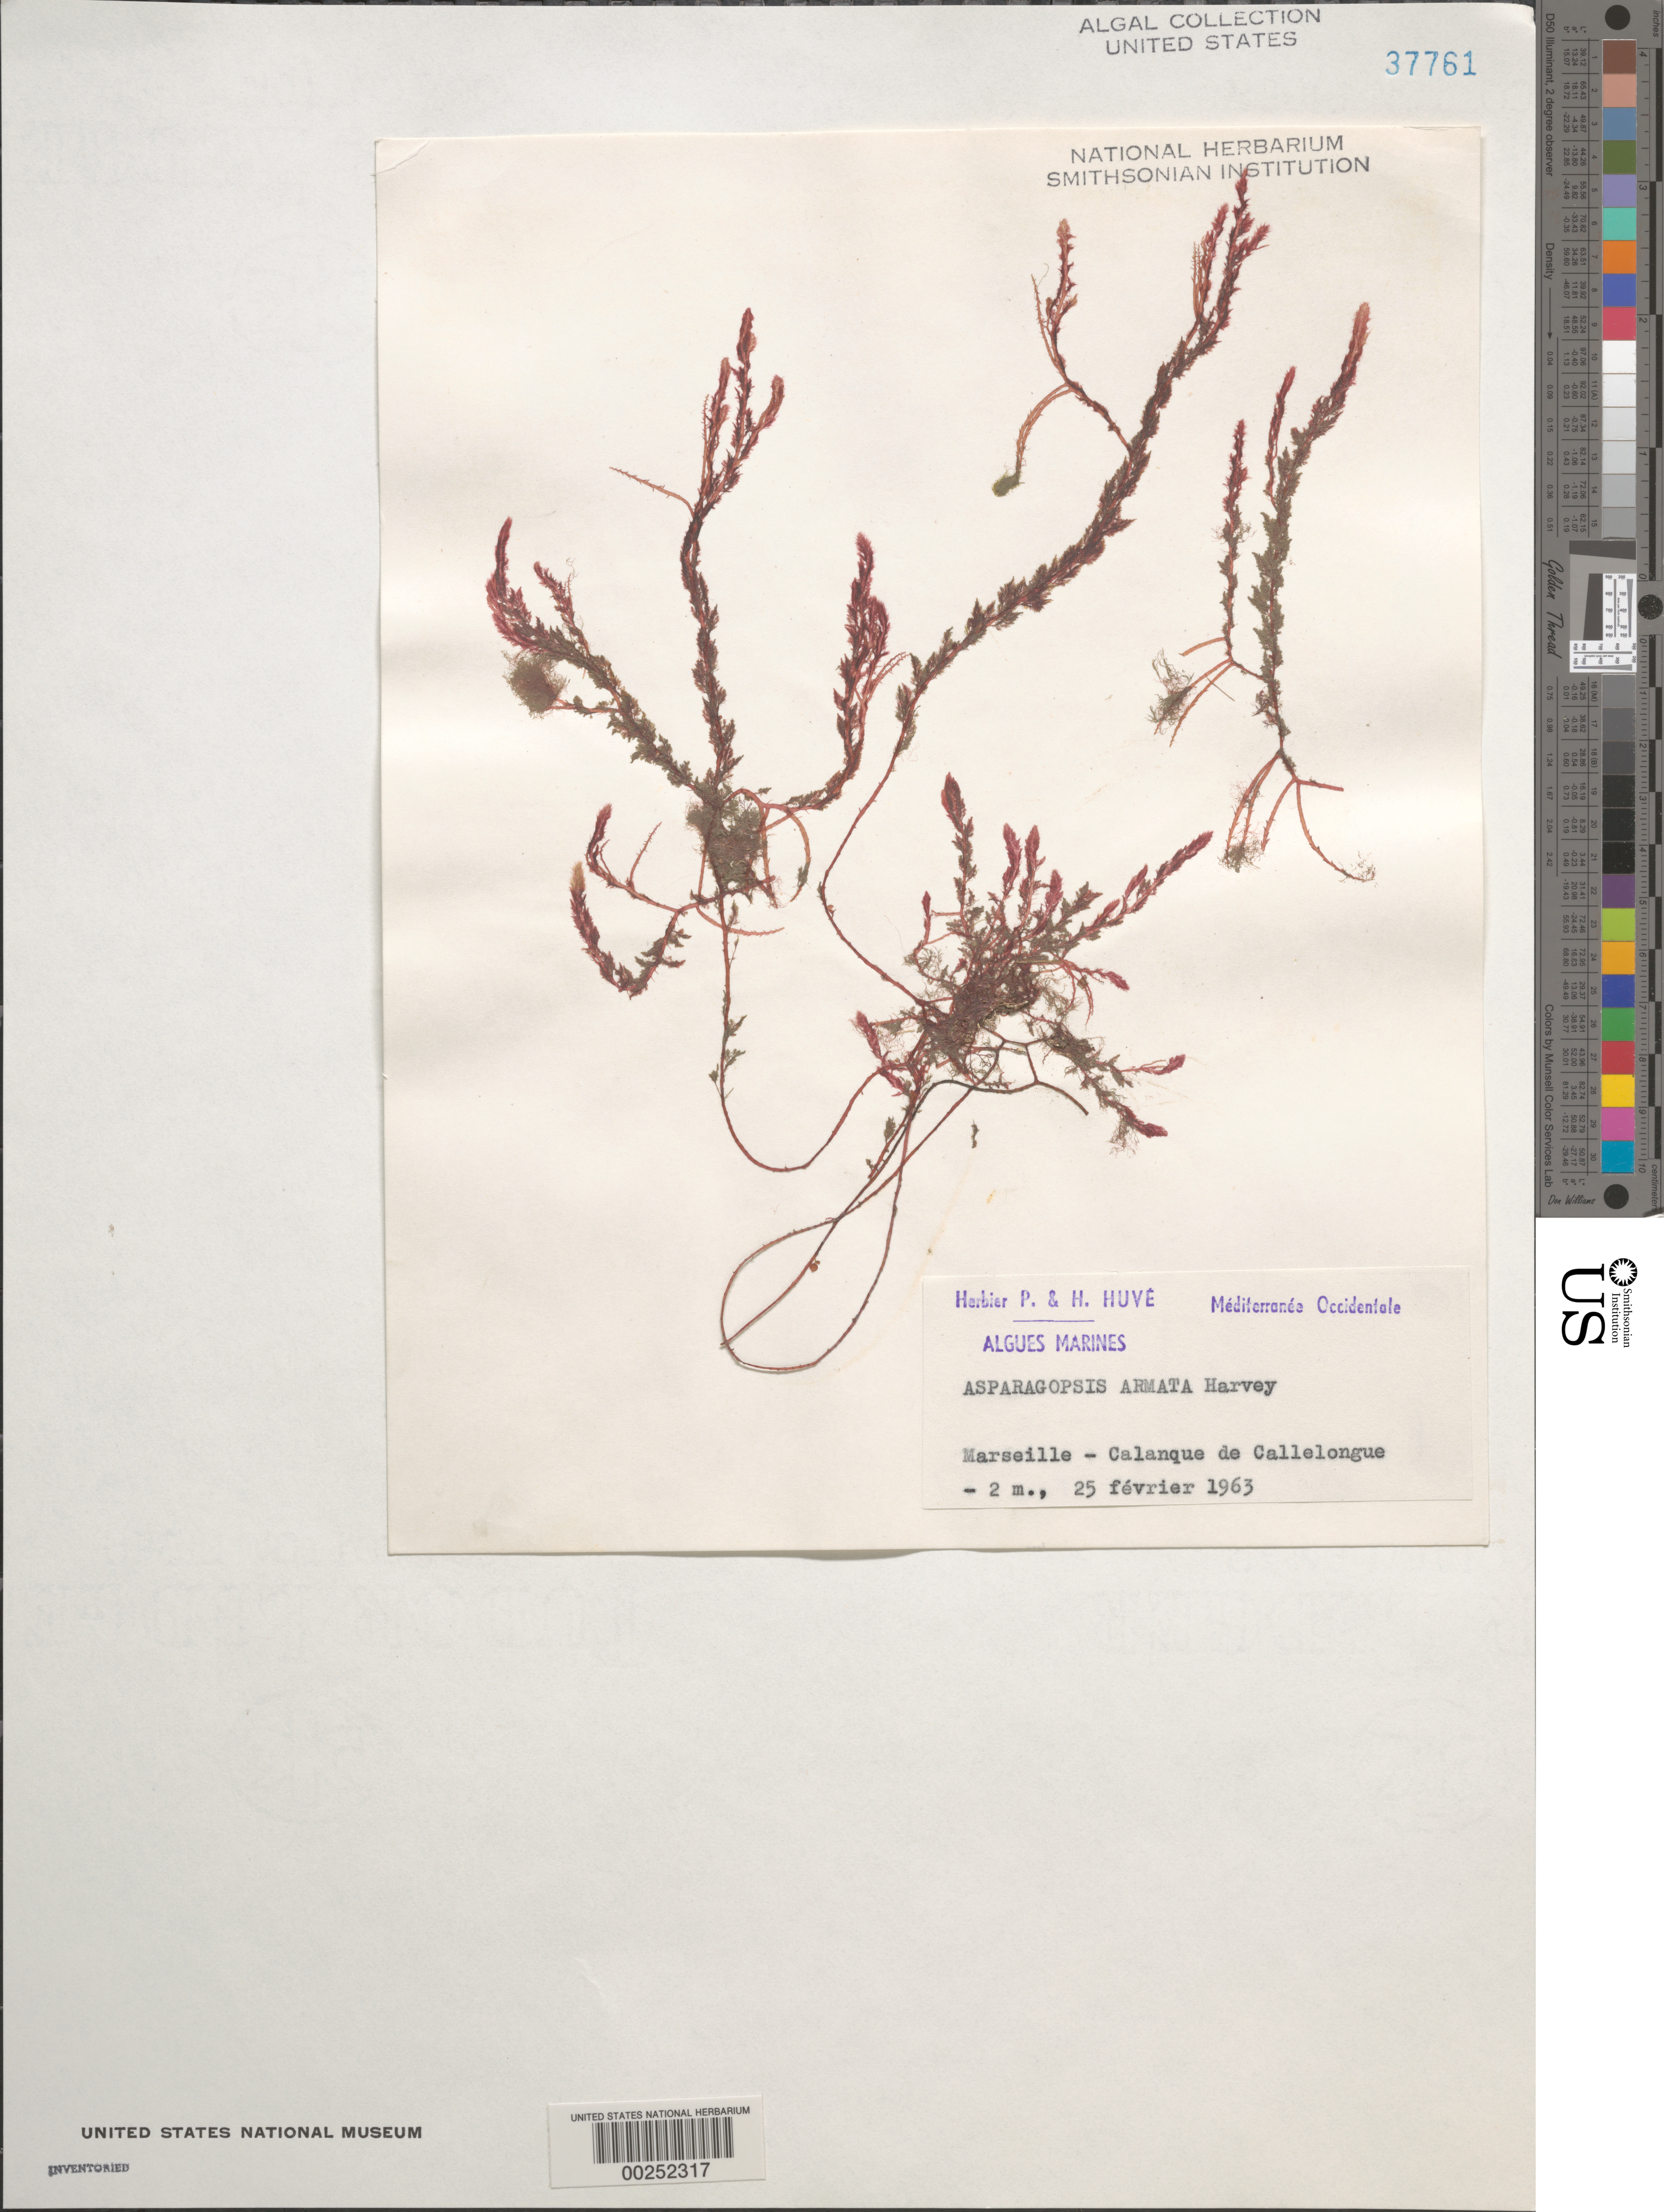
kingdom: Plantae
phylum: Rhodophyta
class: Florideophyceae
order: Bonnemaisoniales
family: Bonnemaisoniaceae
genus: Asparagopsis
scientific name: Asparagopsis armata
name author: Harv.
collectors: P. Huve & H. Huve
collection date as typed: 25 Feb 1963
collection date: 1963-02-25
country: France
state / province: Provence-Alpes-Côte d'Azur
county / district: Bouches-du-Rhône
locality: Calanque de Callelongue, Marseille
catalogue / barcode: US 37761